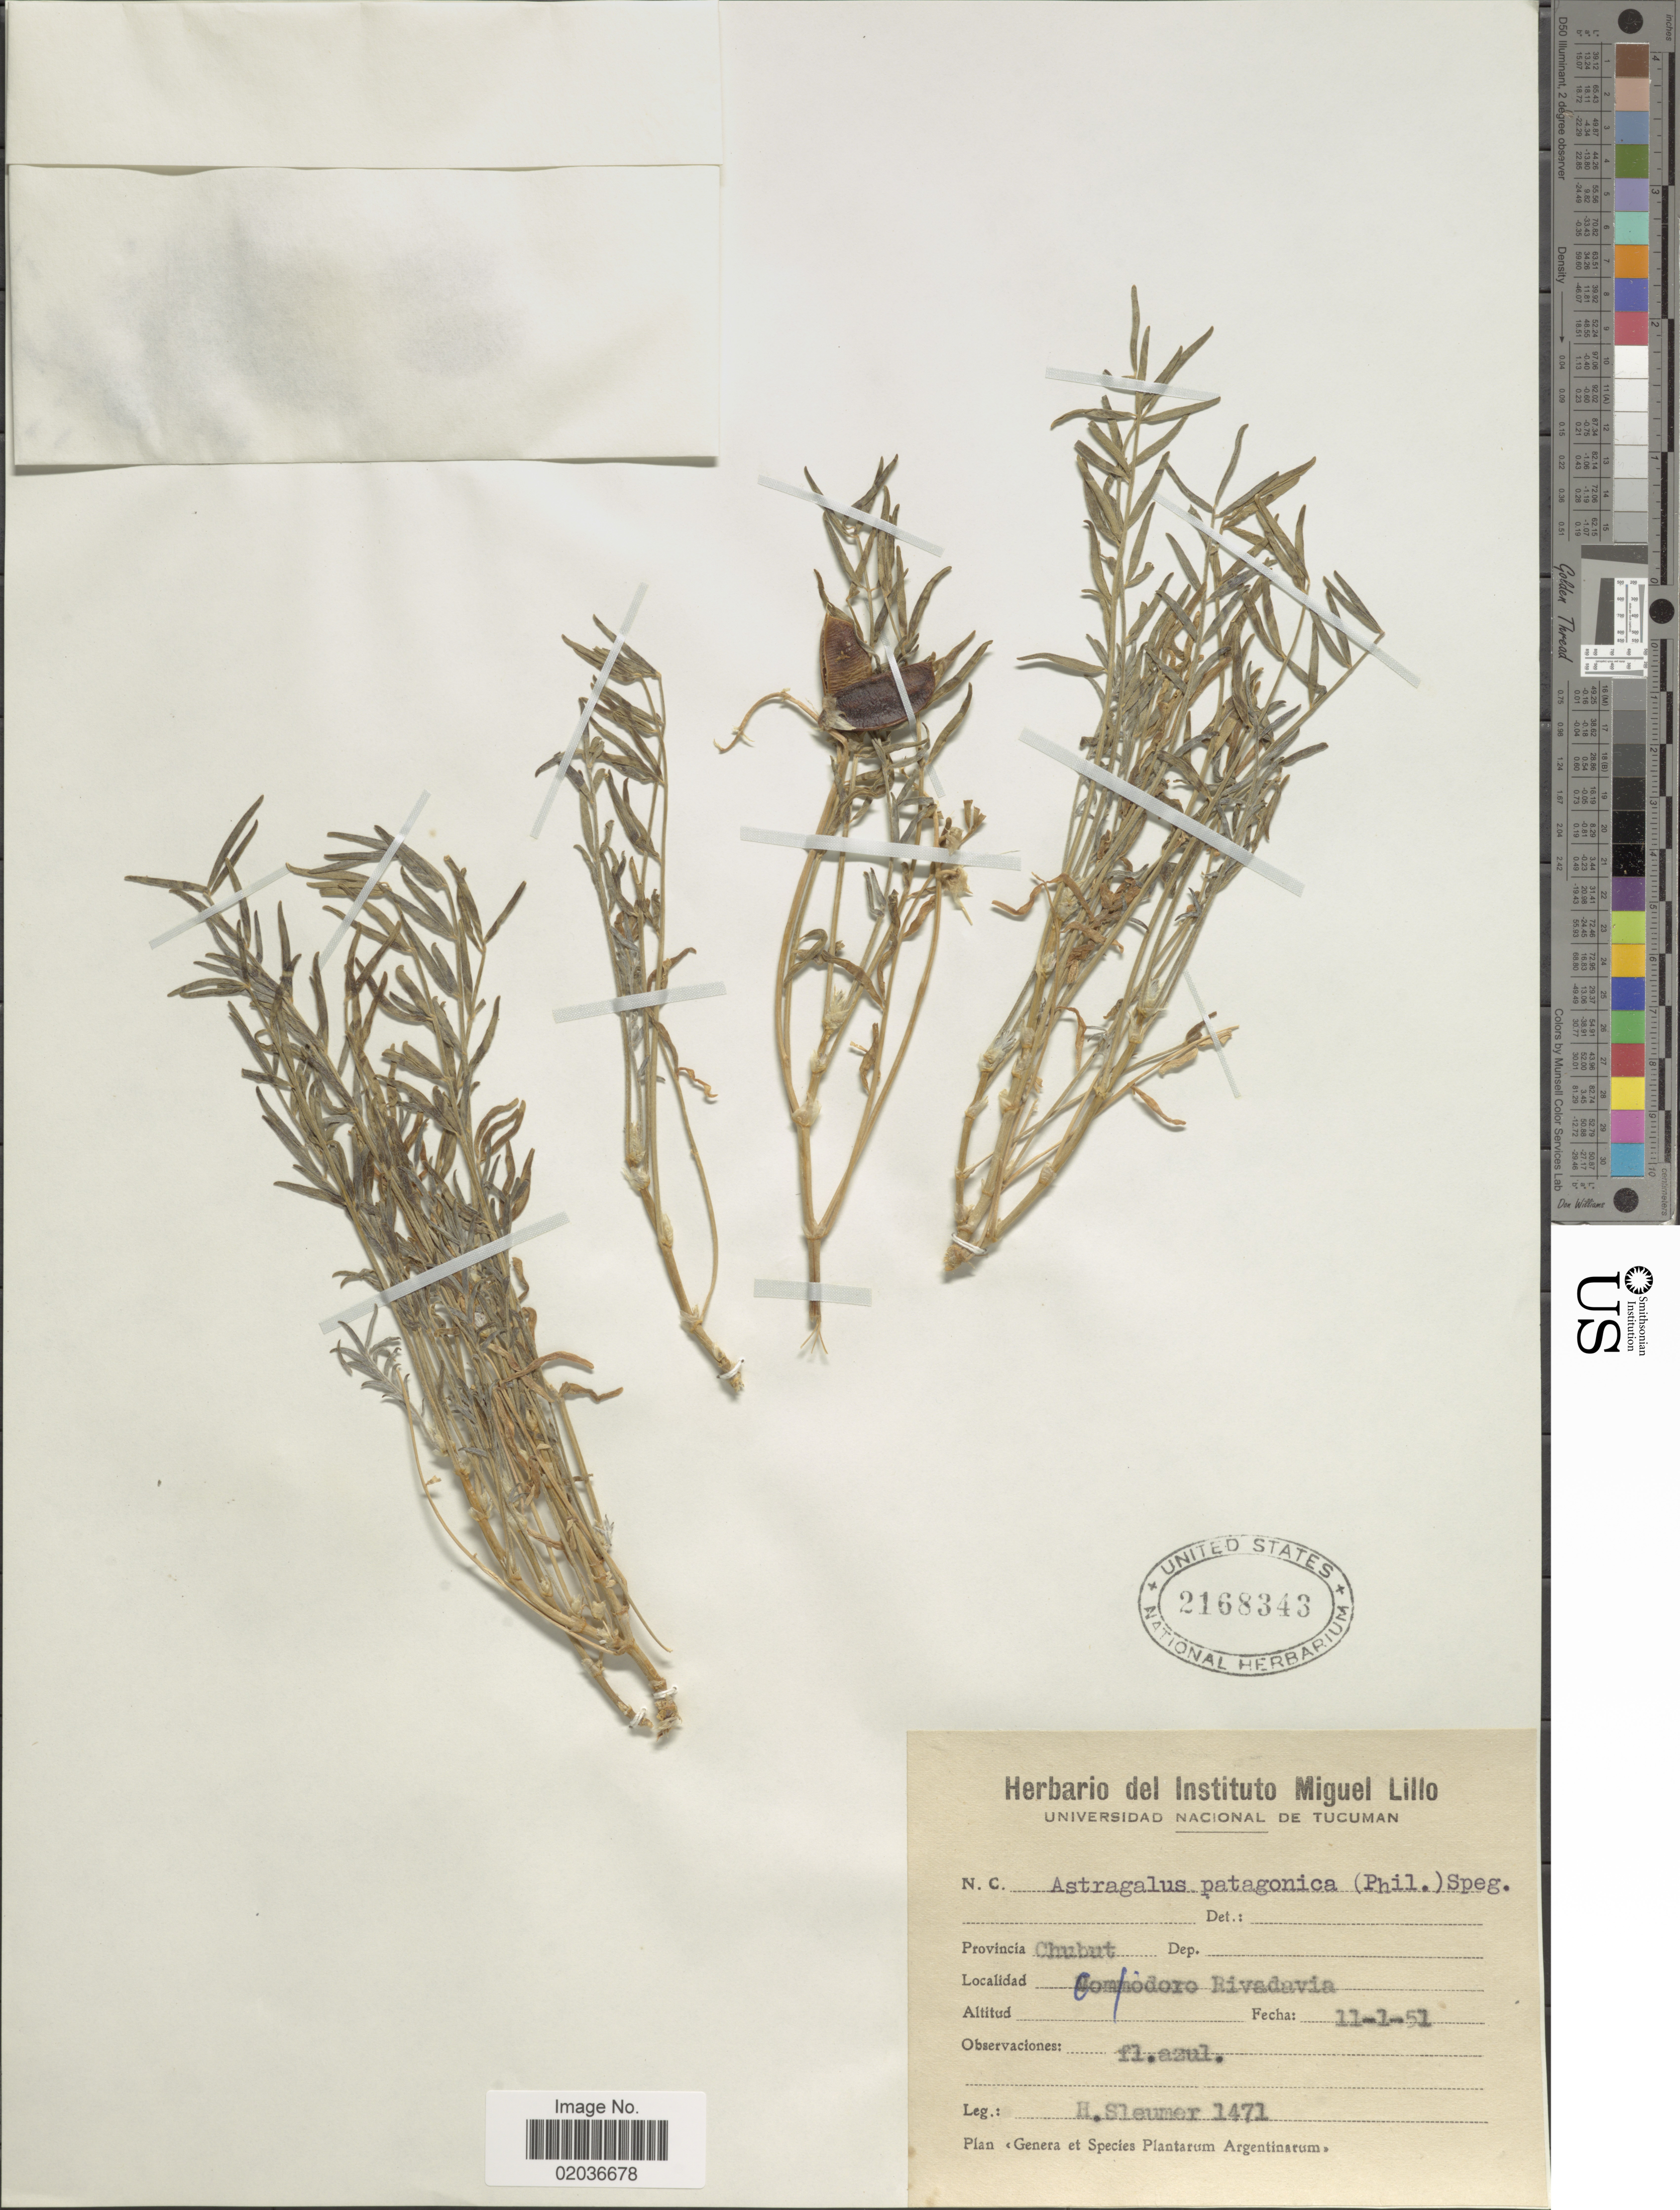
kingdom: Plantae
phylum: Tracheophyta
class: Magnoliopsida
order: Fabales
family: Fabaceae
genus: Astragalus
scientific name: Astragalus patagonicus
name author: (Phil.) Speg.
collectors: H. O. Sleumer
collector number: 1471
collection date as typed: Transcribed d/m/y: 11/1/51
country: Argentina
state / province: Chubut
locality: Provincia Chubut. Comodoro Rivadavia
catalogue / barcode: US 2168343